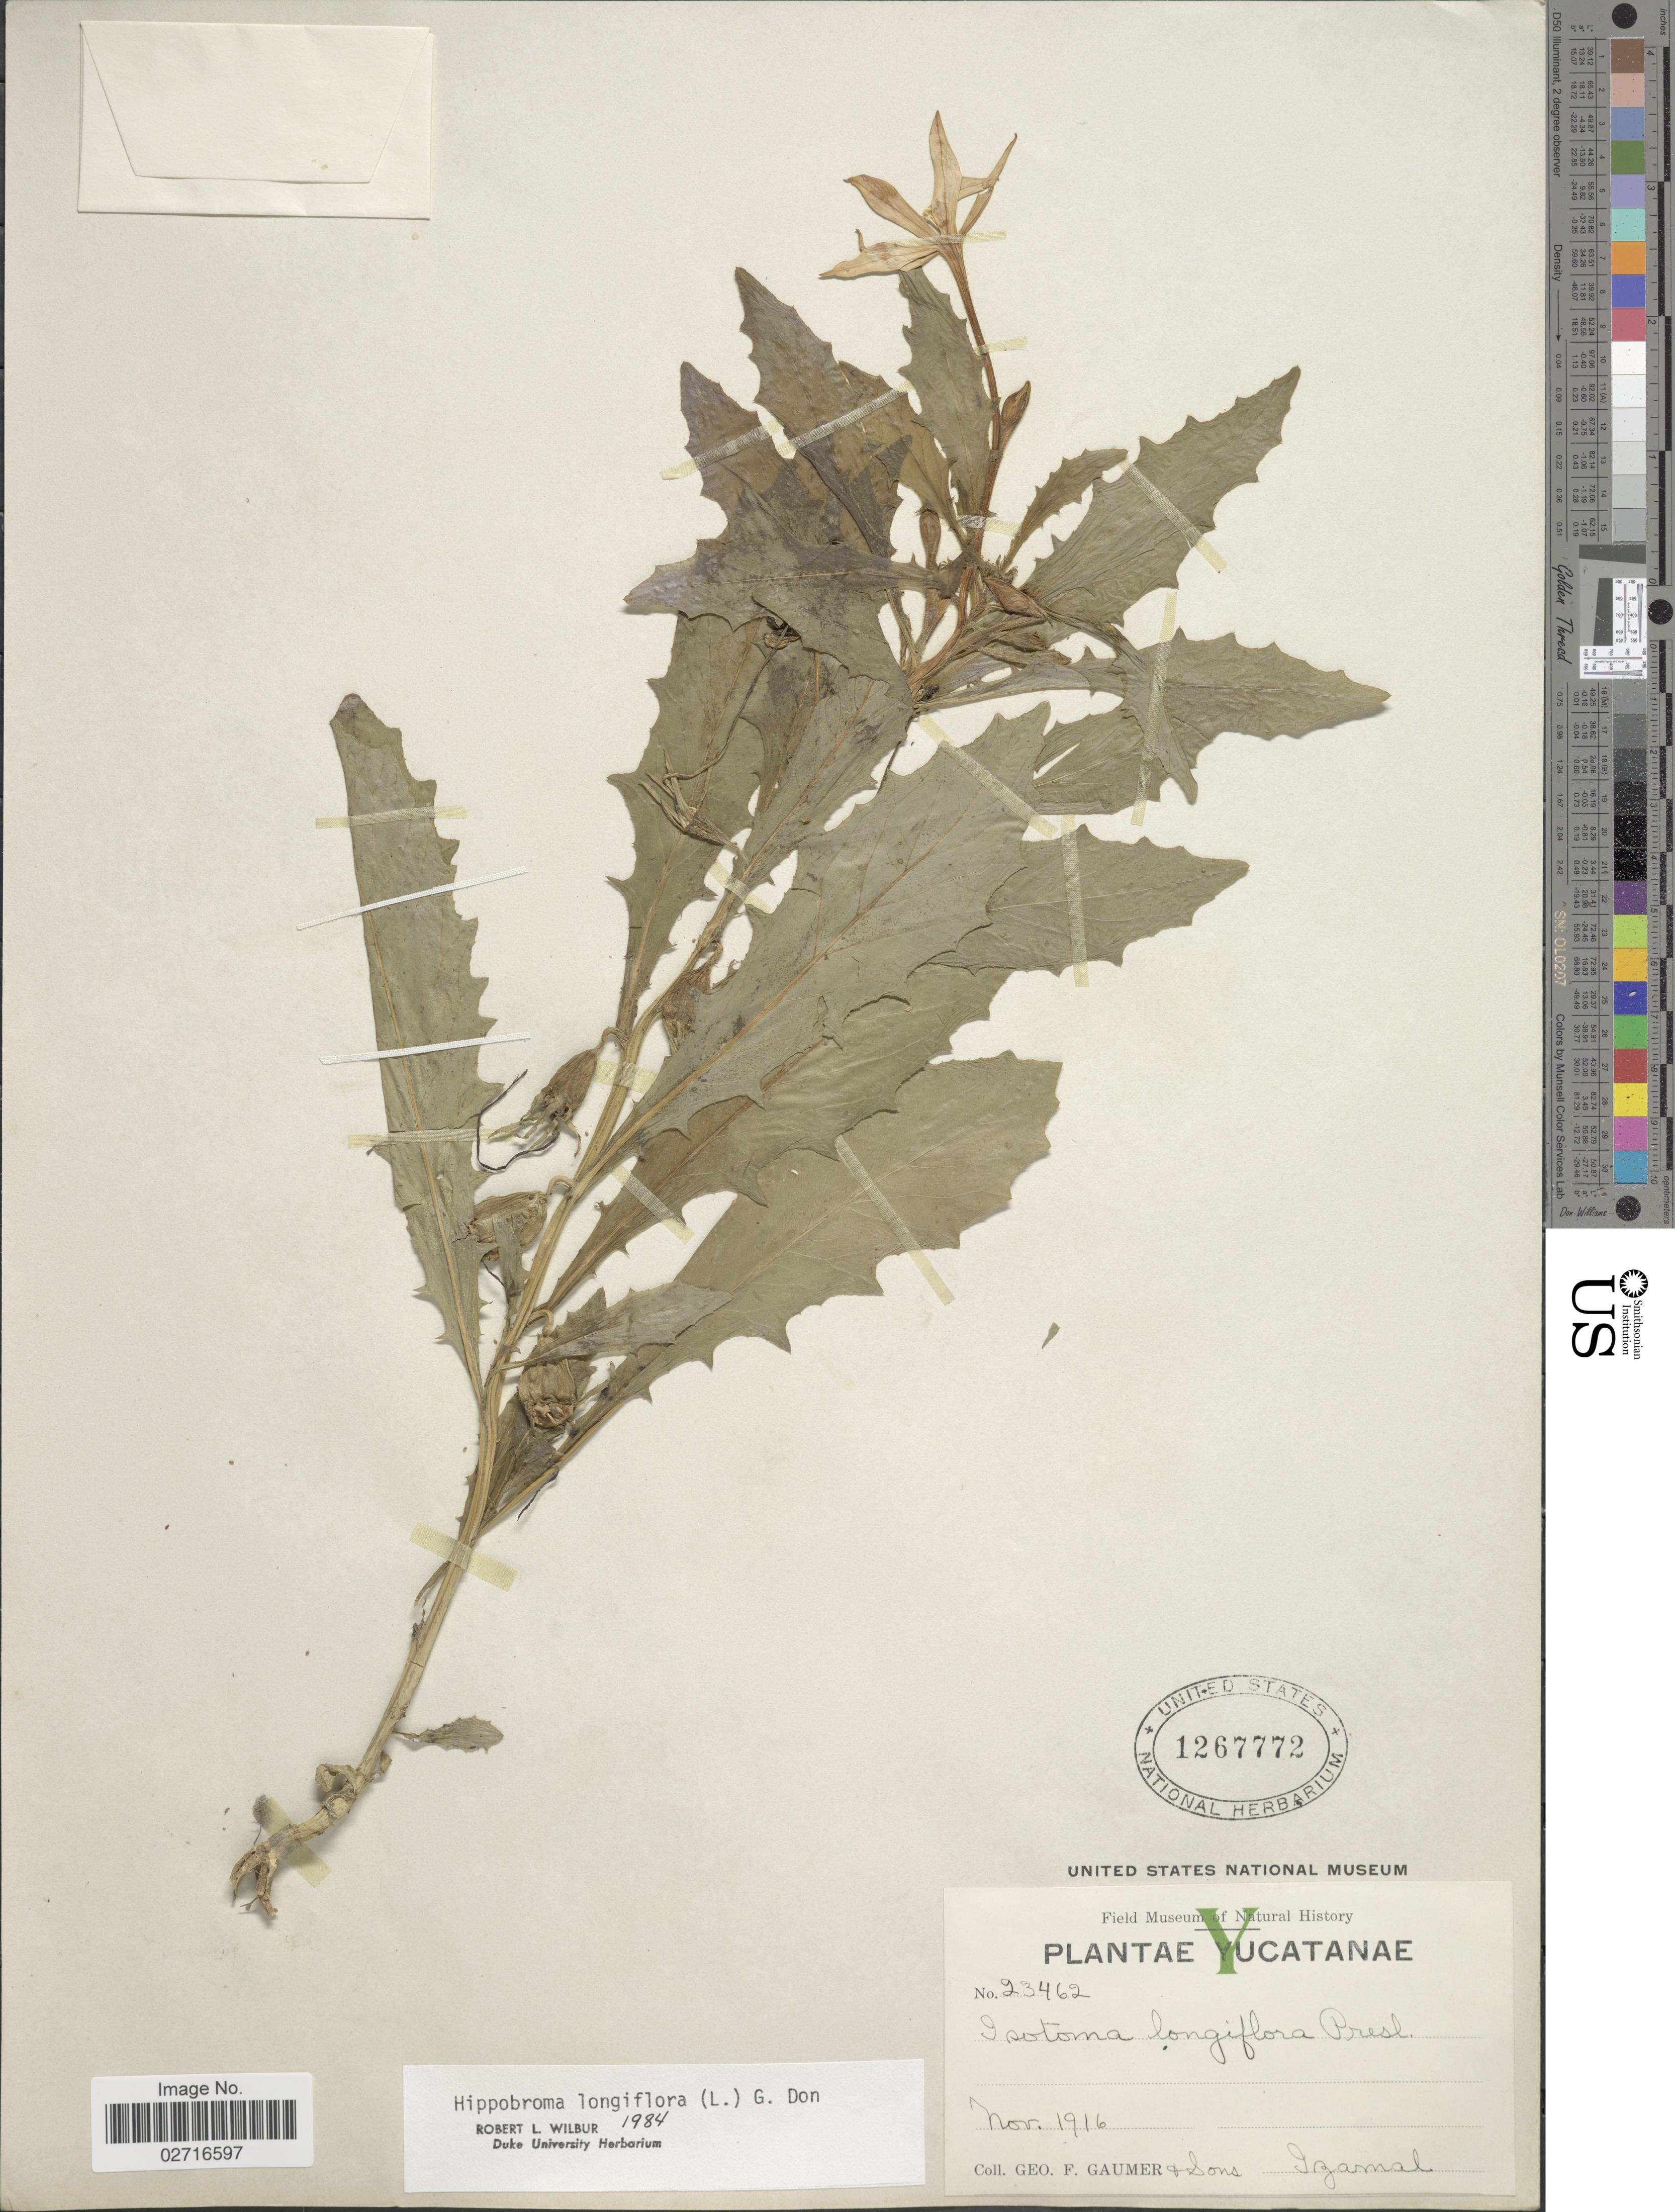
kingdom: Plantae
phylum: Tracheophyta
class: Magnoliopsida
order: Asterales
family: Campanulaceae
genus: Hippobroma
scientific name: Hippobroma longiflora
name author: (L.) G. Don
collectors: G. F. Gaumer & et al.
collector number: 23462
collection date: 1916-11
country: Mexico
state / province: Yucatán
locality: Yucatanae, Izamal.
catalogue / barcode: US 1267772